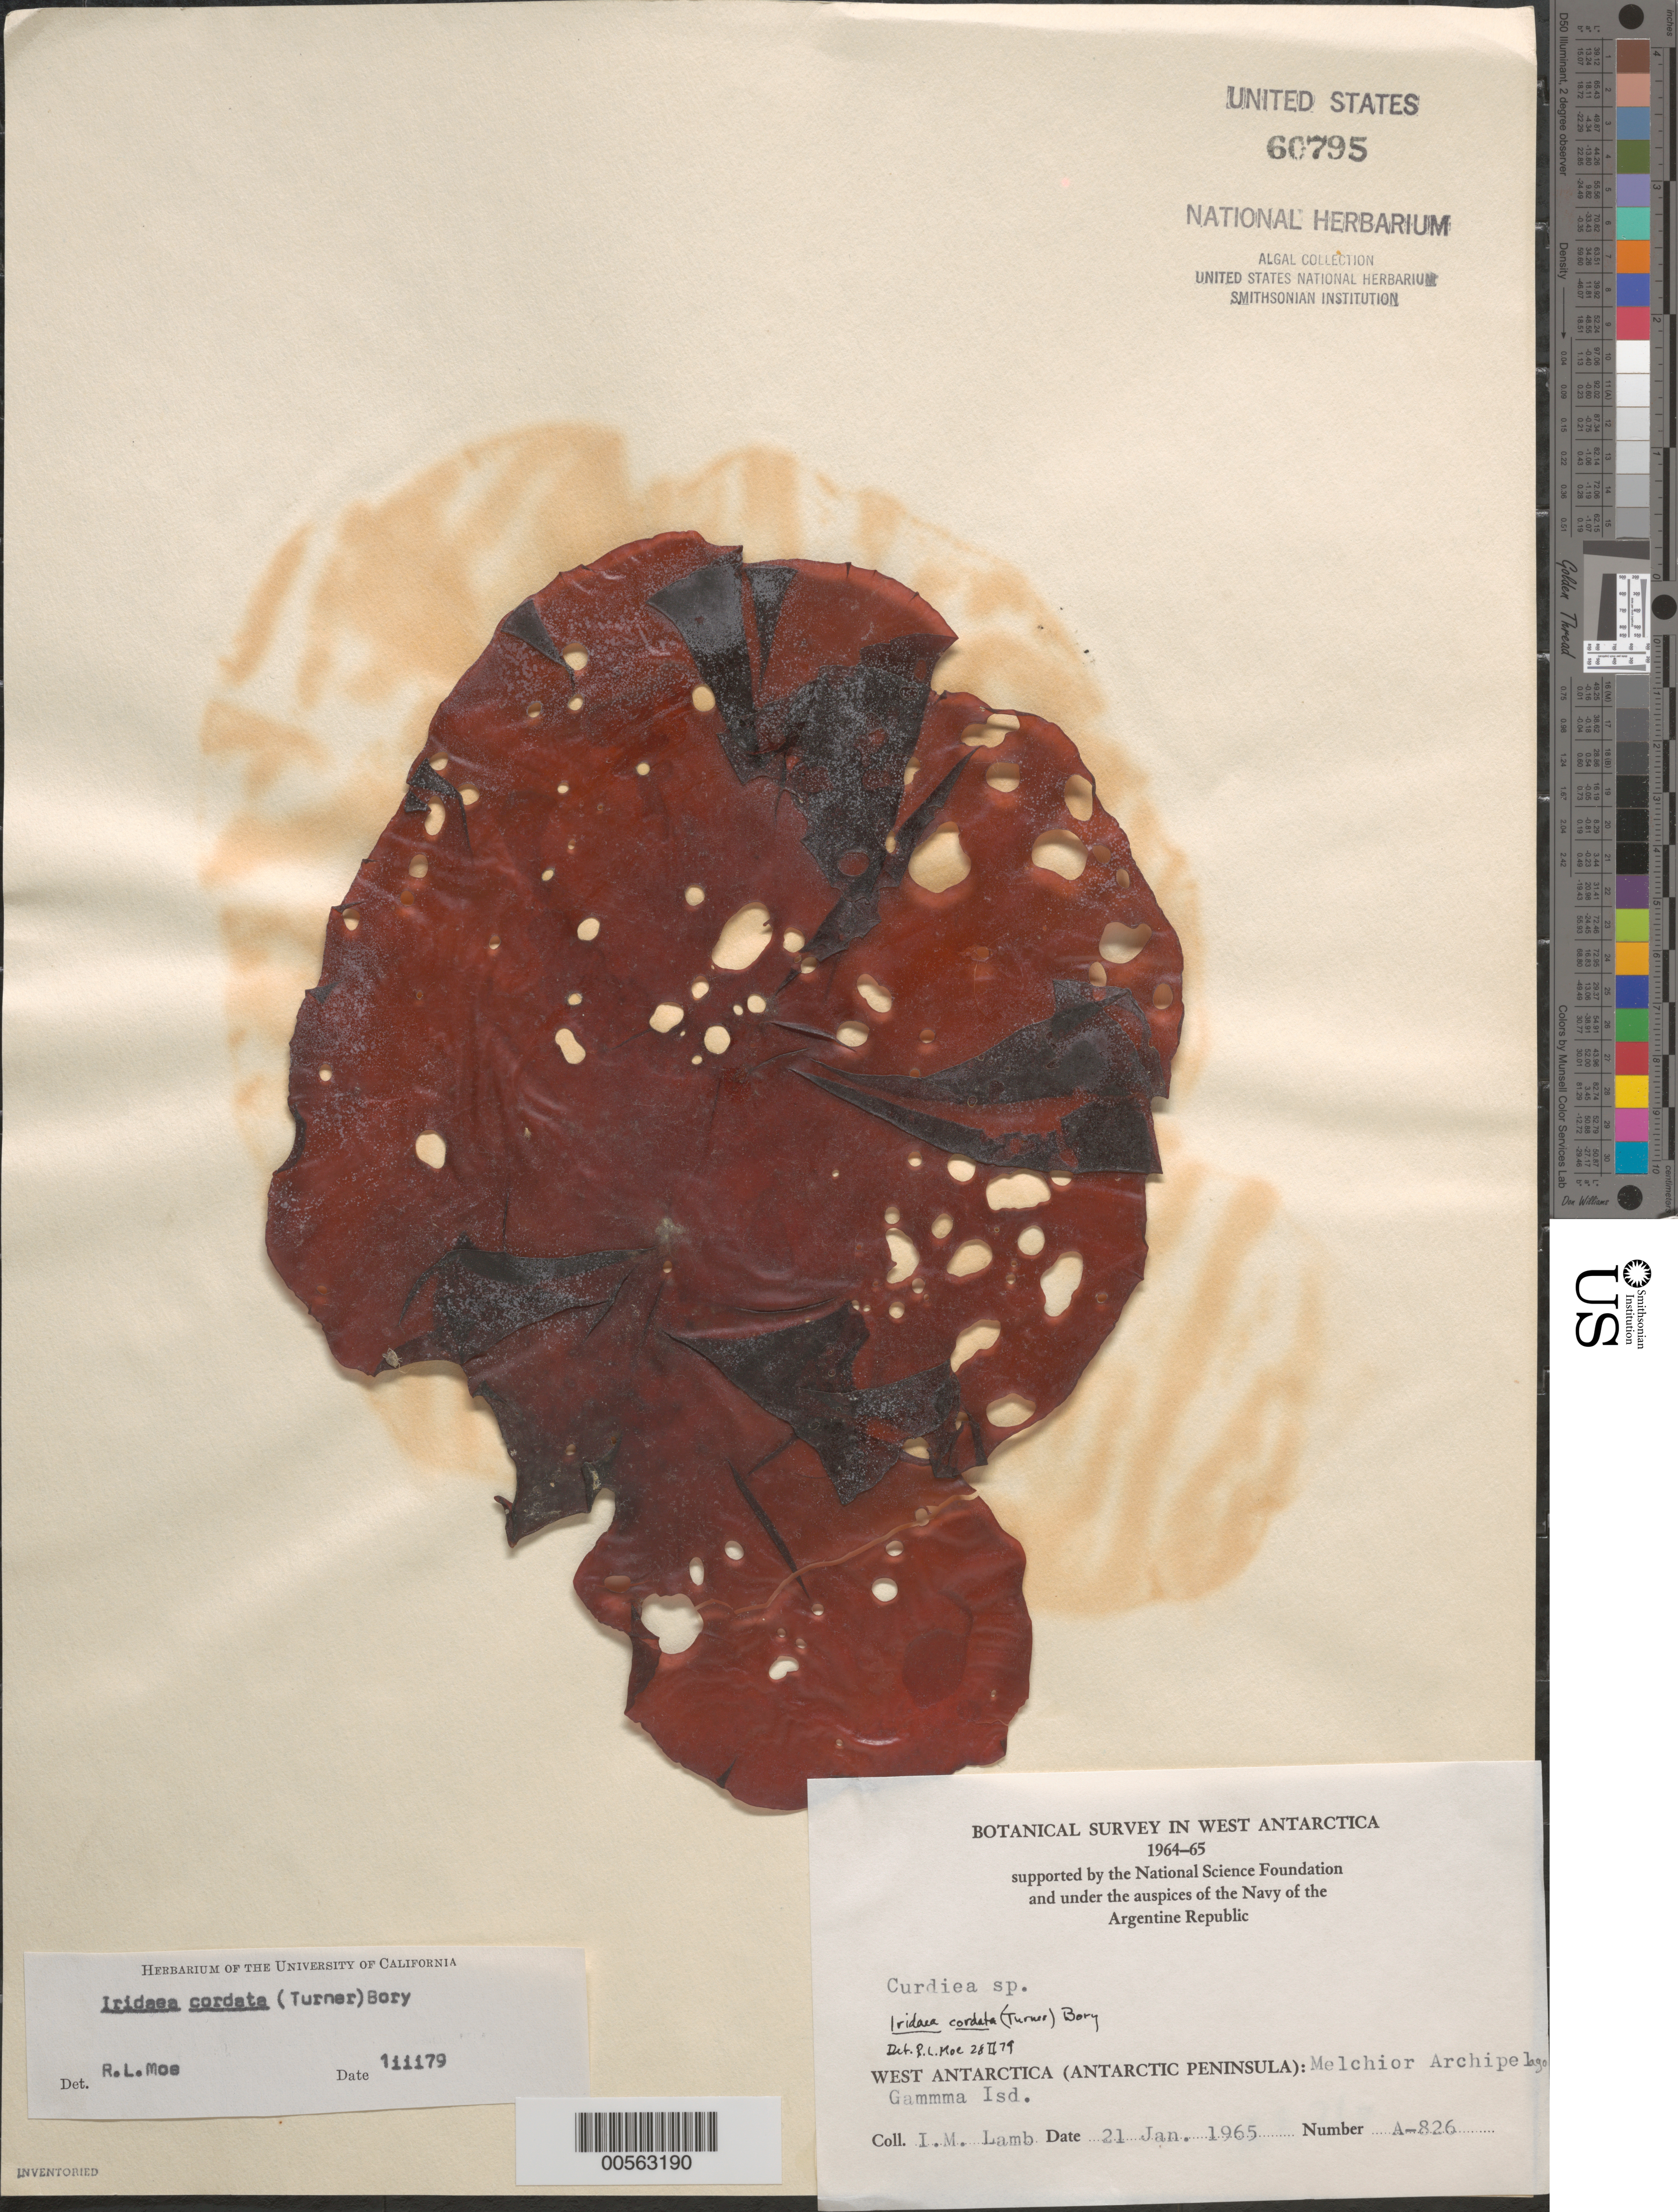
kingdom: Plantae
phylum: Rhodophyta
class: Florideophyceae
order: Gigartinales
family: Gigartinaceae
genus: Iridaea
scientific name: Iridaea cordata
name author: (Turner) Bory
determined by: Moe, R. L.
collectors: I. M. Lamb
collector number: A-826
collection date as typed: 21 Jan 1965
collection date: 1965-01-21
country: Antarctica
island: Gamma Island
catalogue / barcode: US 60795